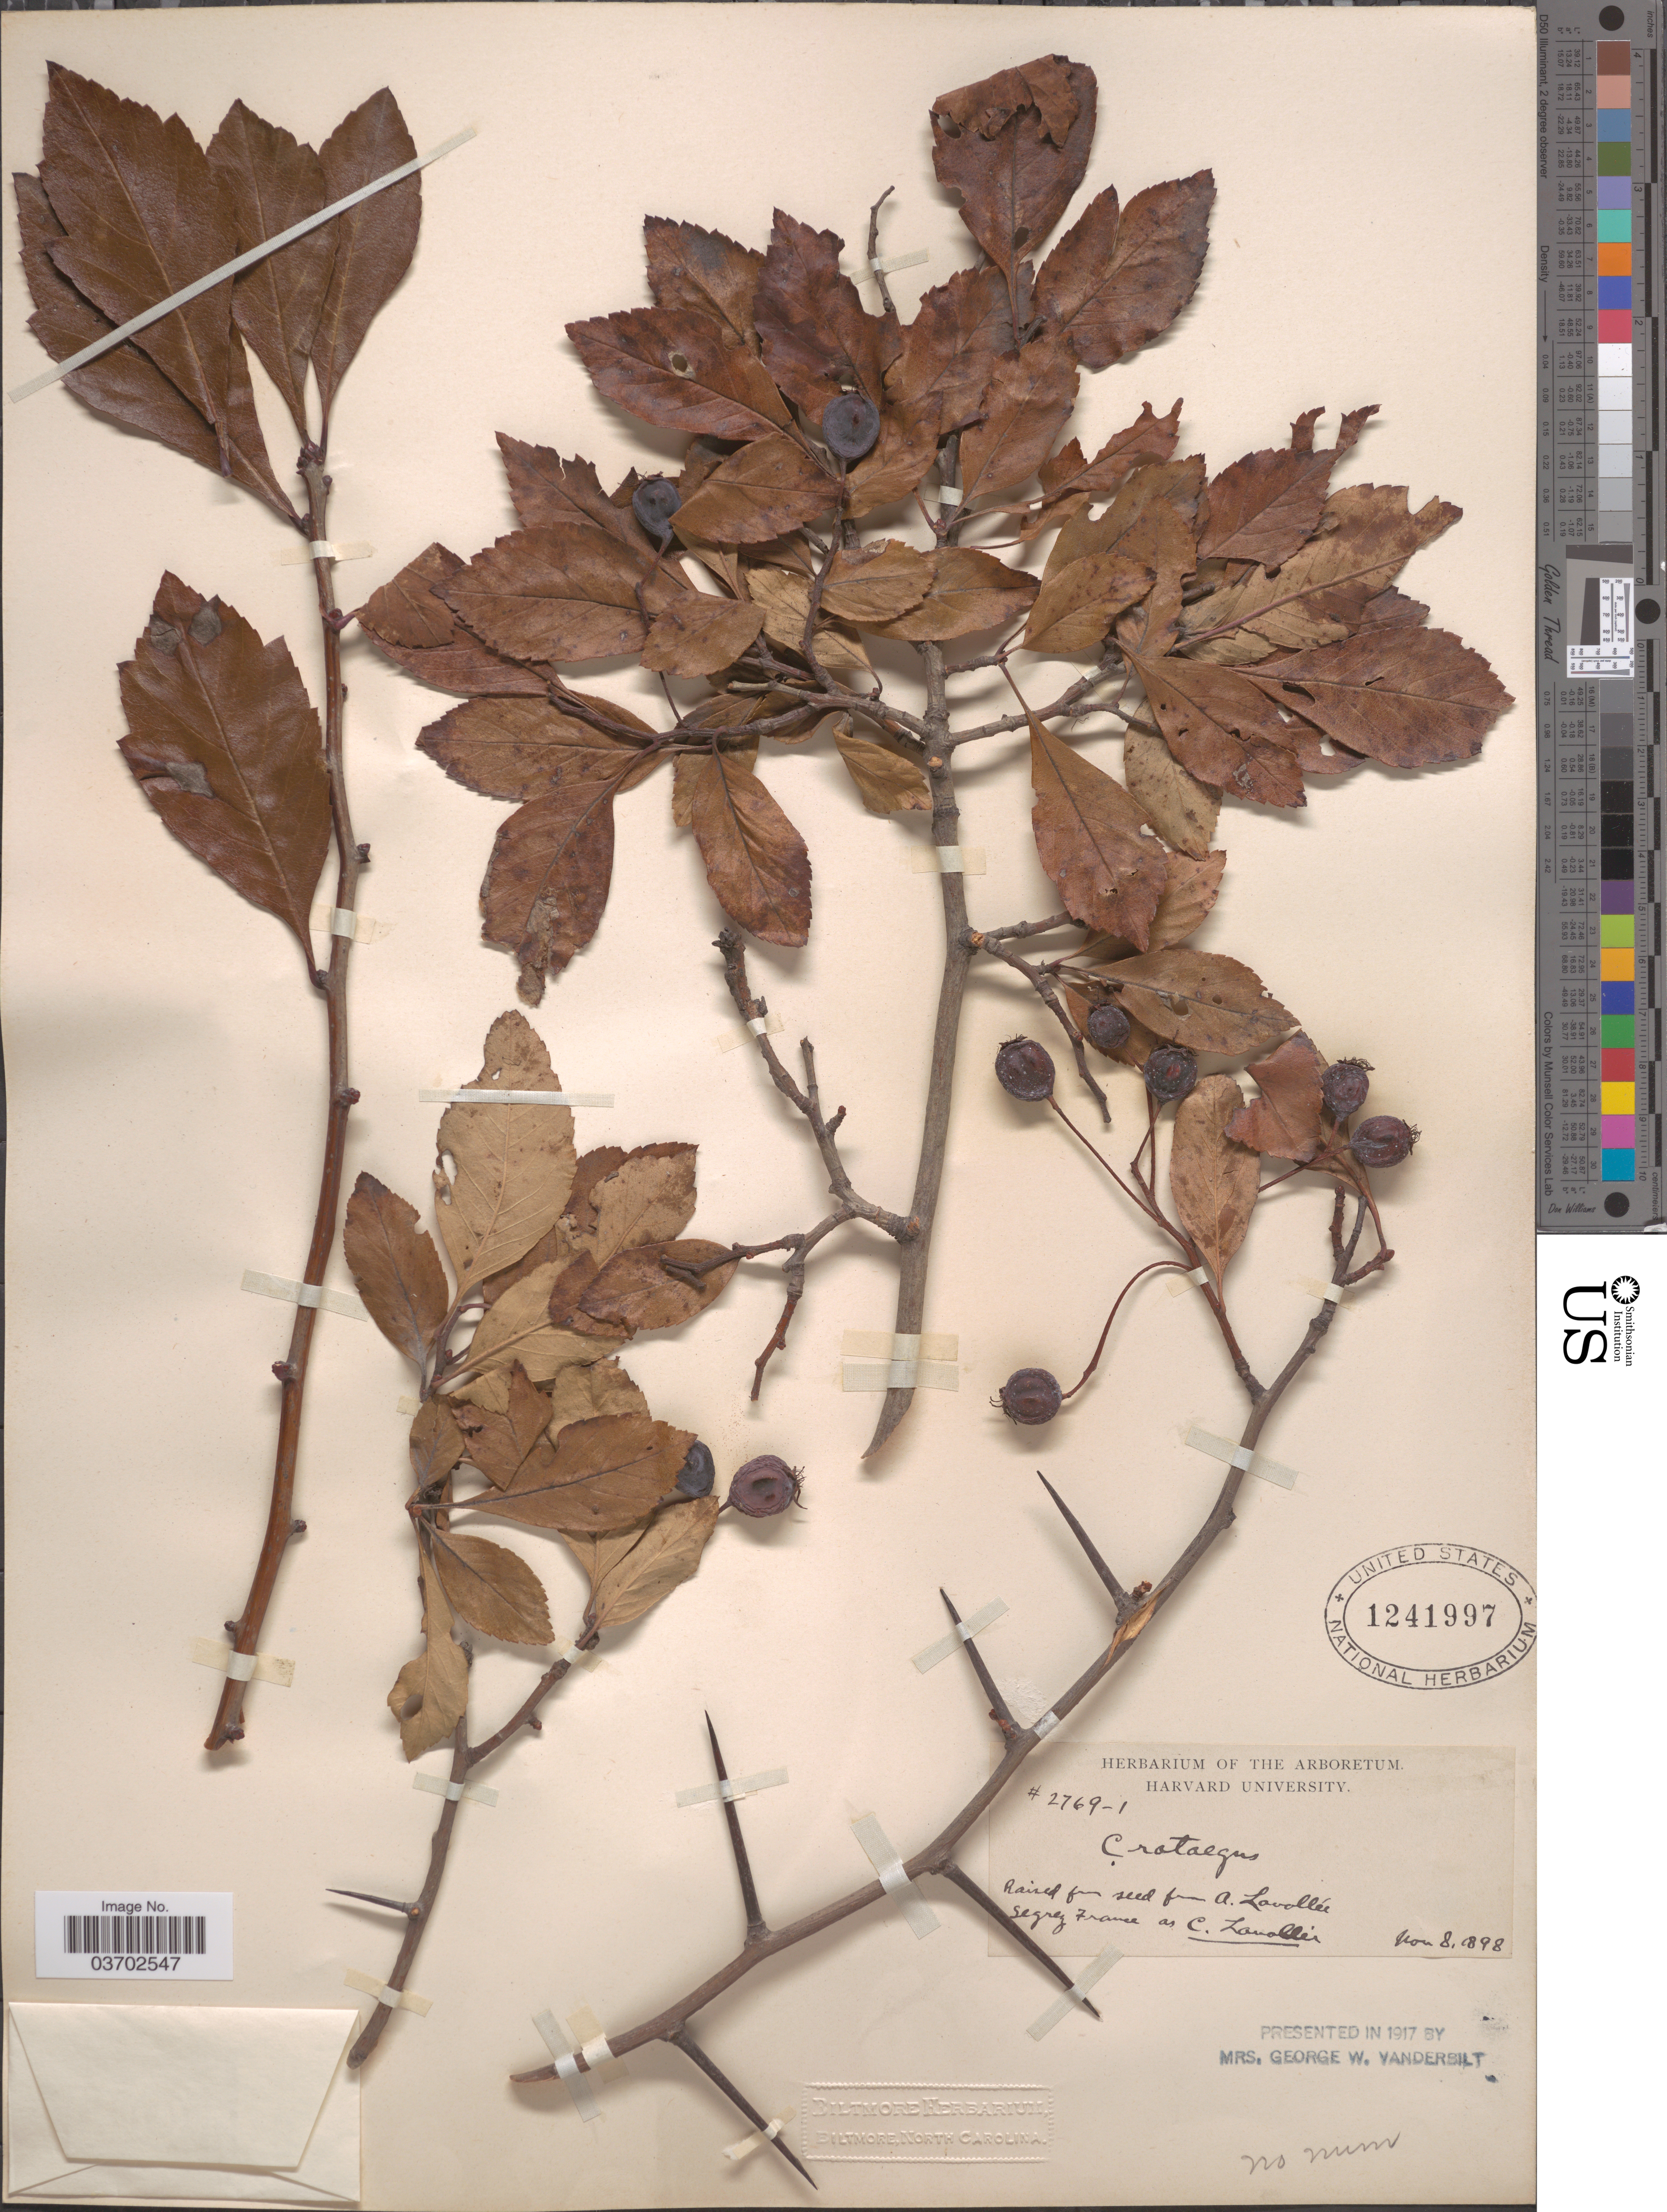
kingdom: Plantae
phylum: Tracheophyta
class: Magnoliopsida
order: Rosales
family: Rosaceae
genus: Crataegus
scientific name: Crataegus lavallei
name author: Sarg.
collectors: Ex herb. of the Arboretum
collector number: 2769-1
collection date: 1898-11-08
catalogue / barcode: US 1241997